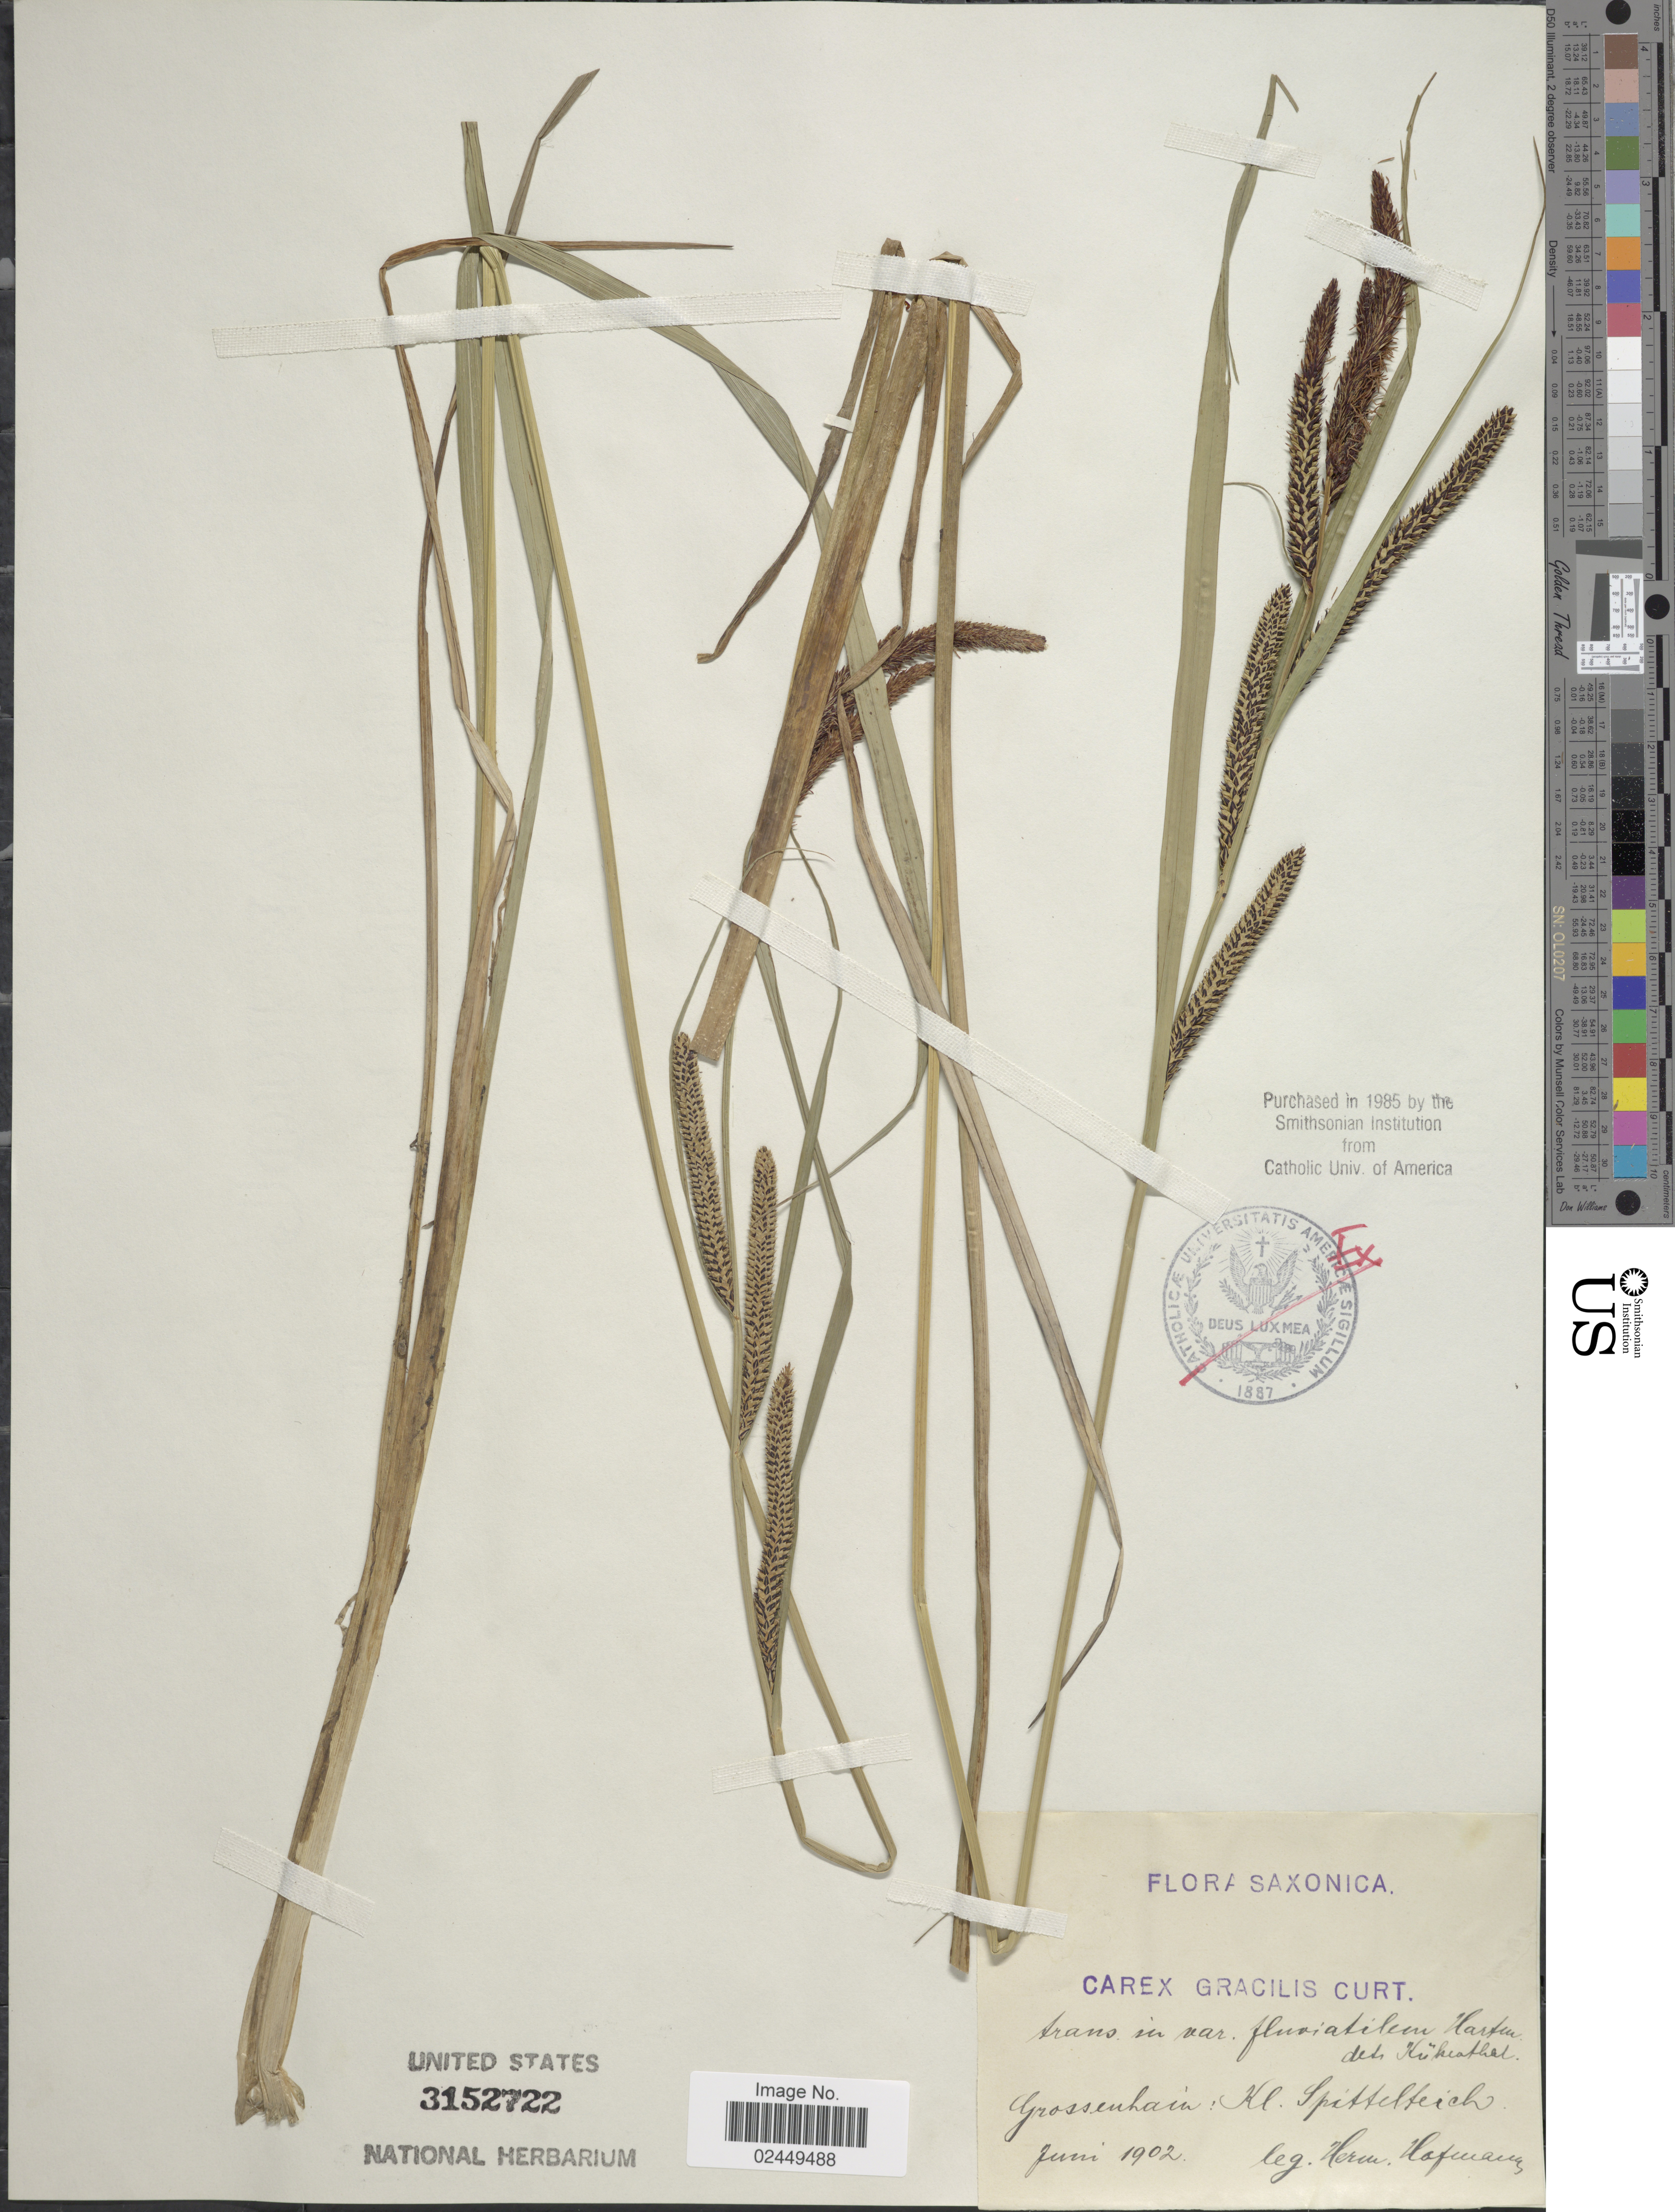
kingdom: Plantae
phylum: Tracheophyta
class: Liliopsida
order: Poales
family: Cyperaceae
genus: Carex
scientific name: Carex acuta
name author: L.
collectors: H. Hofmann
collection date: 1902-06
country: Germany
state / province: Sachsen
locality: Saxonica, Grossenhain: Kl. Spittelteich.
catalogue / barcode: US 3152722